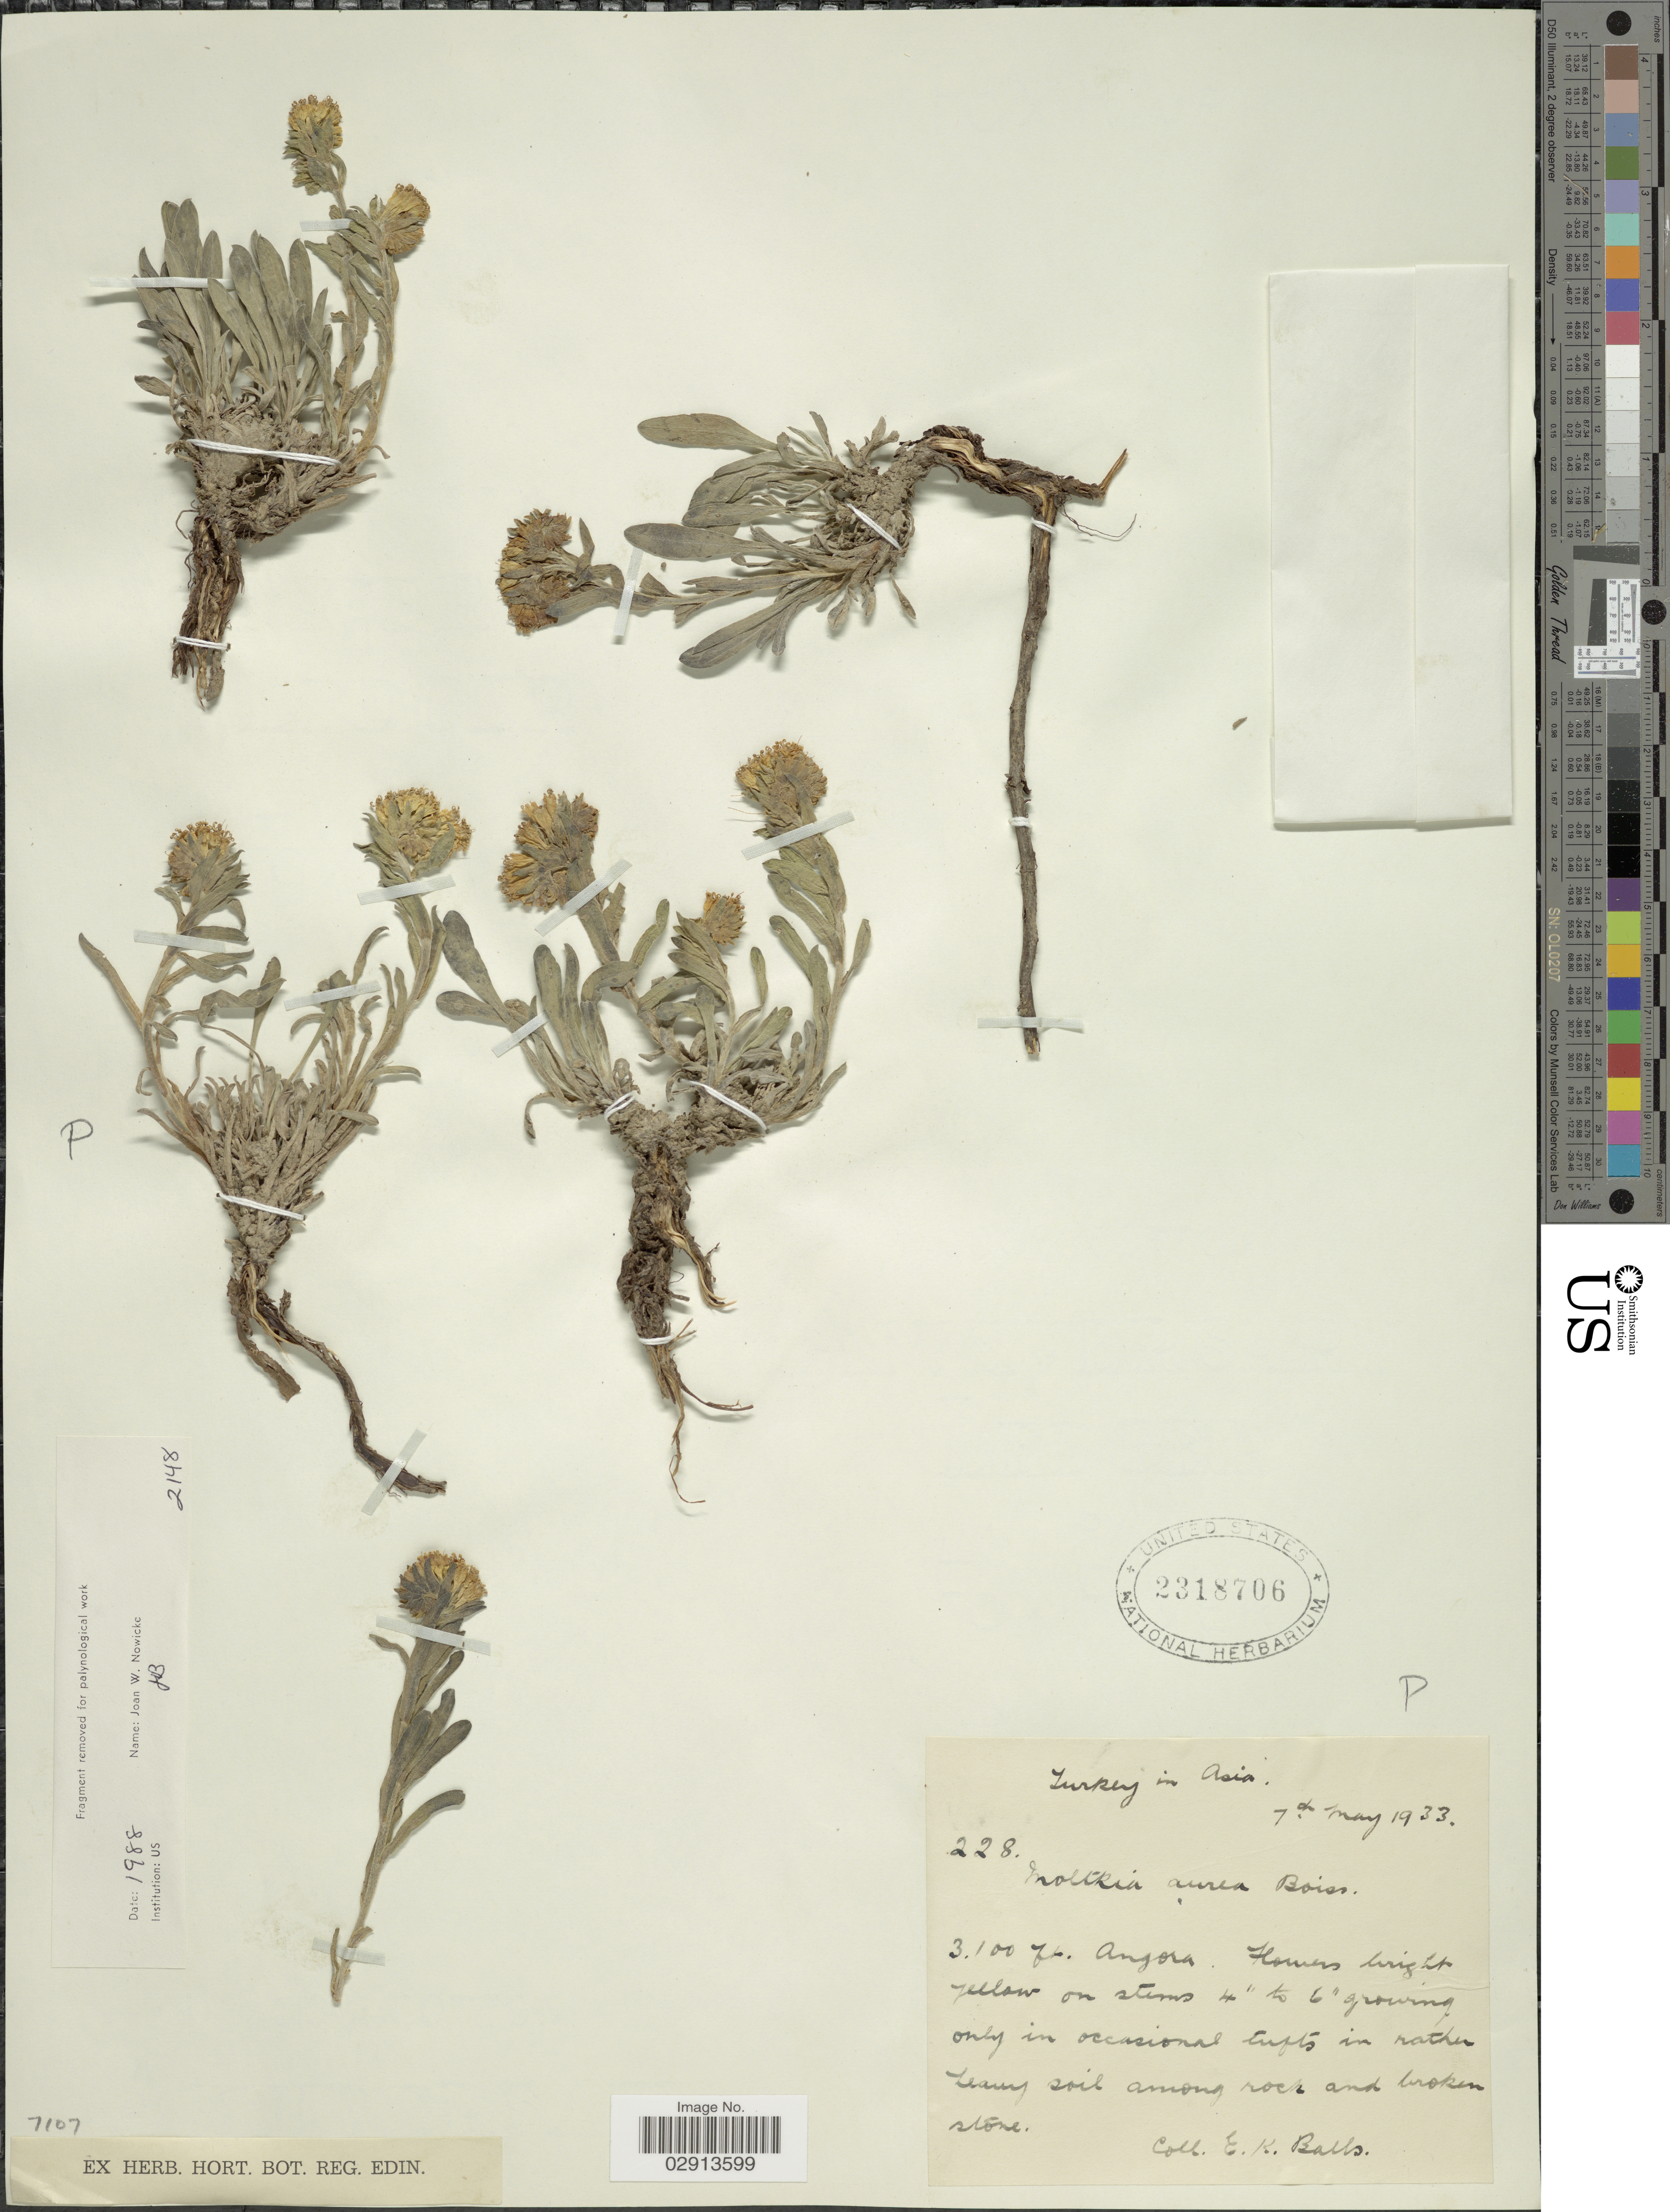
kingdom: Plantae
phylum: Tracheophyta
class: Magnoliopsida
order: Boraginales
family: Boraginaceae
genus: Moltkia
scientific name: Moltkia aurea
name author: Boiss.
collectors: E. K. Balls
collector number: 228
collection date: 1933-05-07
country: Turkey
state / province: Ankara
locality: Turkey in Asia. Angora.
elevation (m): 945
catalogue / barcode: US 2318706